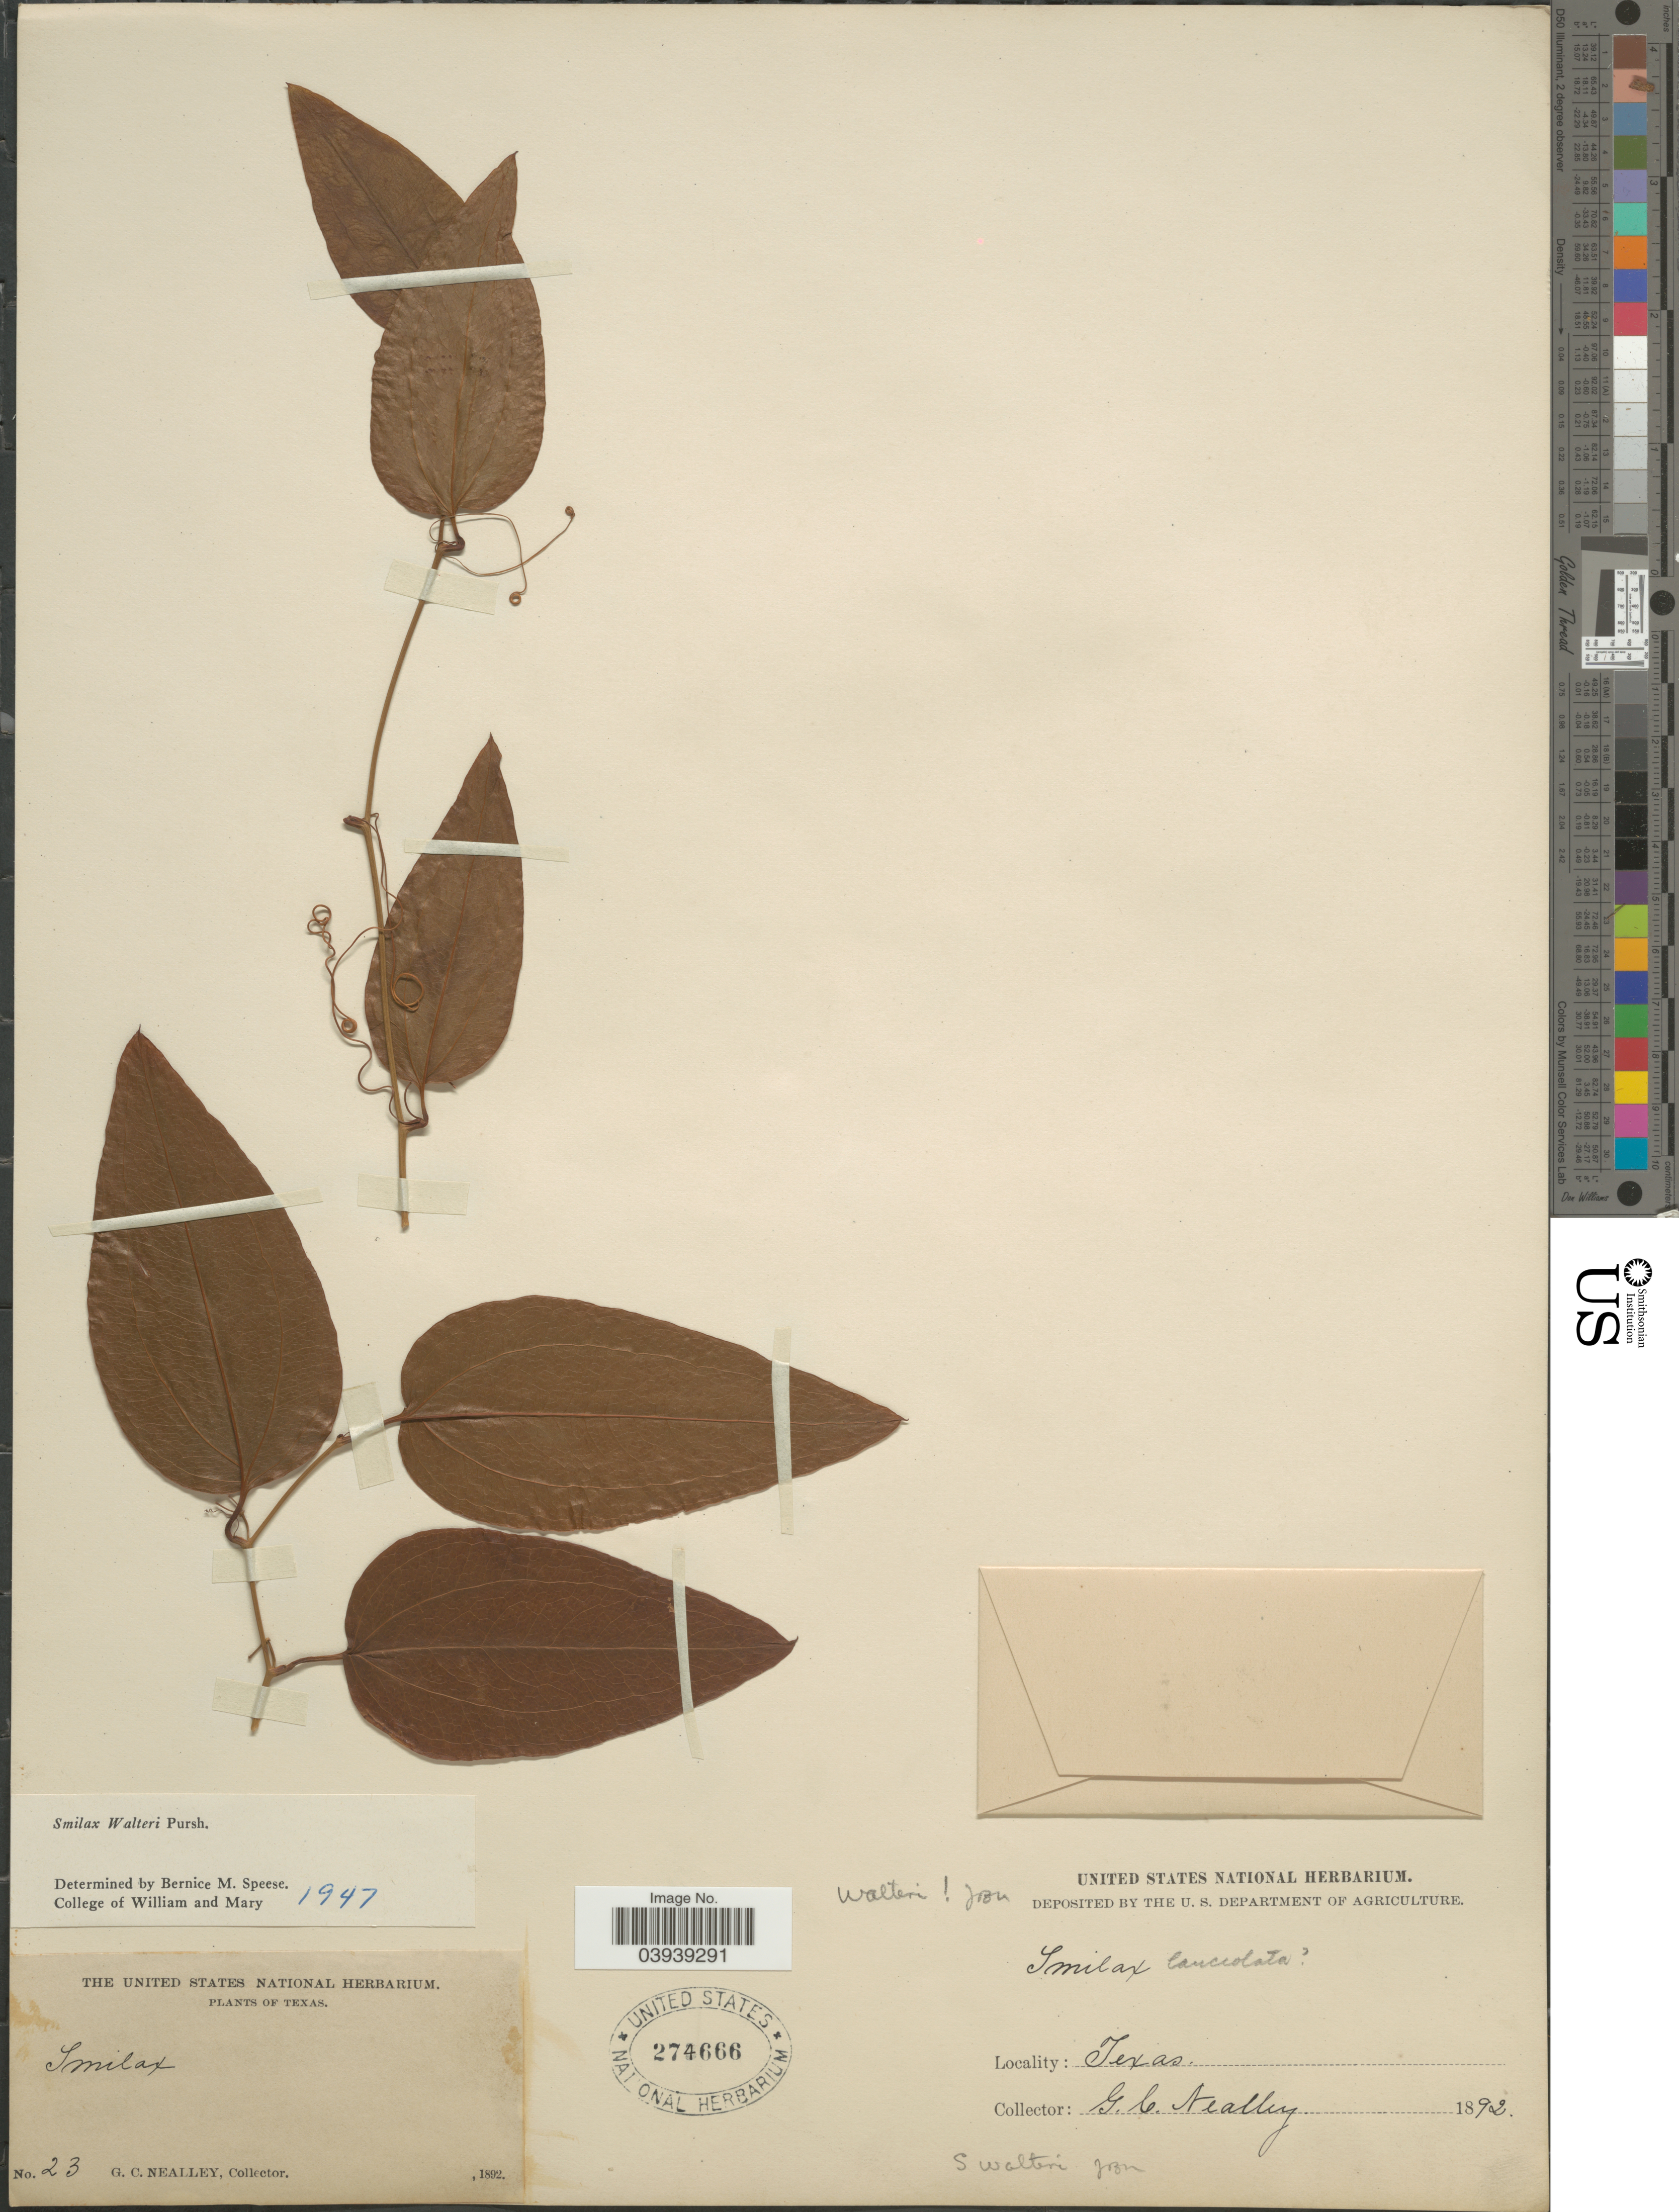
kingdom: Plantae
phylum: Tracheophyta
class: Liliopsida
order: Liliales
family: Smilacaceae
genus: Smilax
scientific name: Smilax walteri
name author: Pursh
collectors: G. C. Nealley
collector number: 23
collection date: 1892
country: United States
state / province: Texas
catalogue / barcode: US 274666